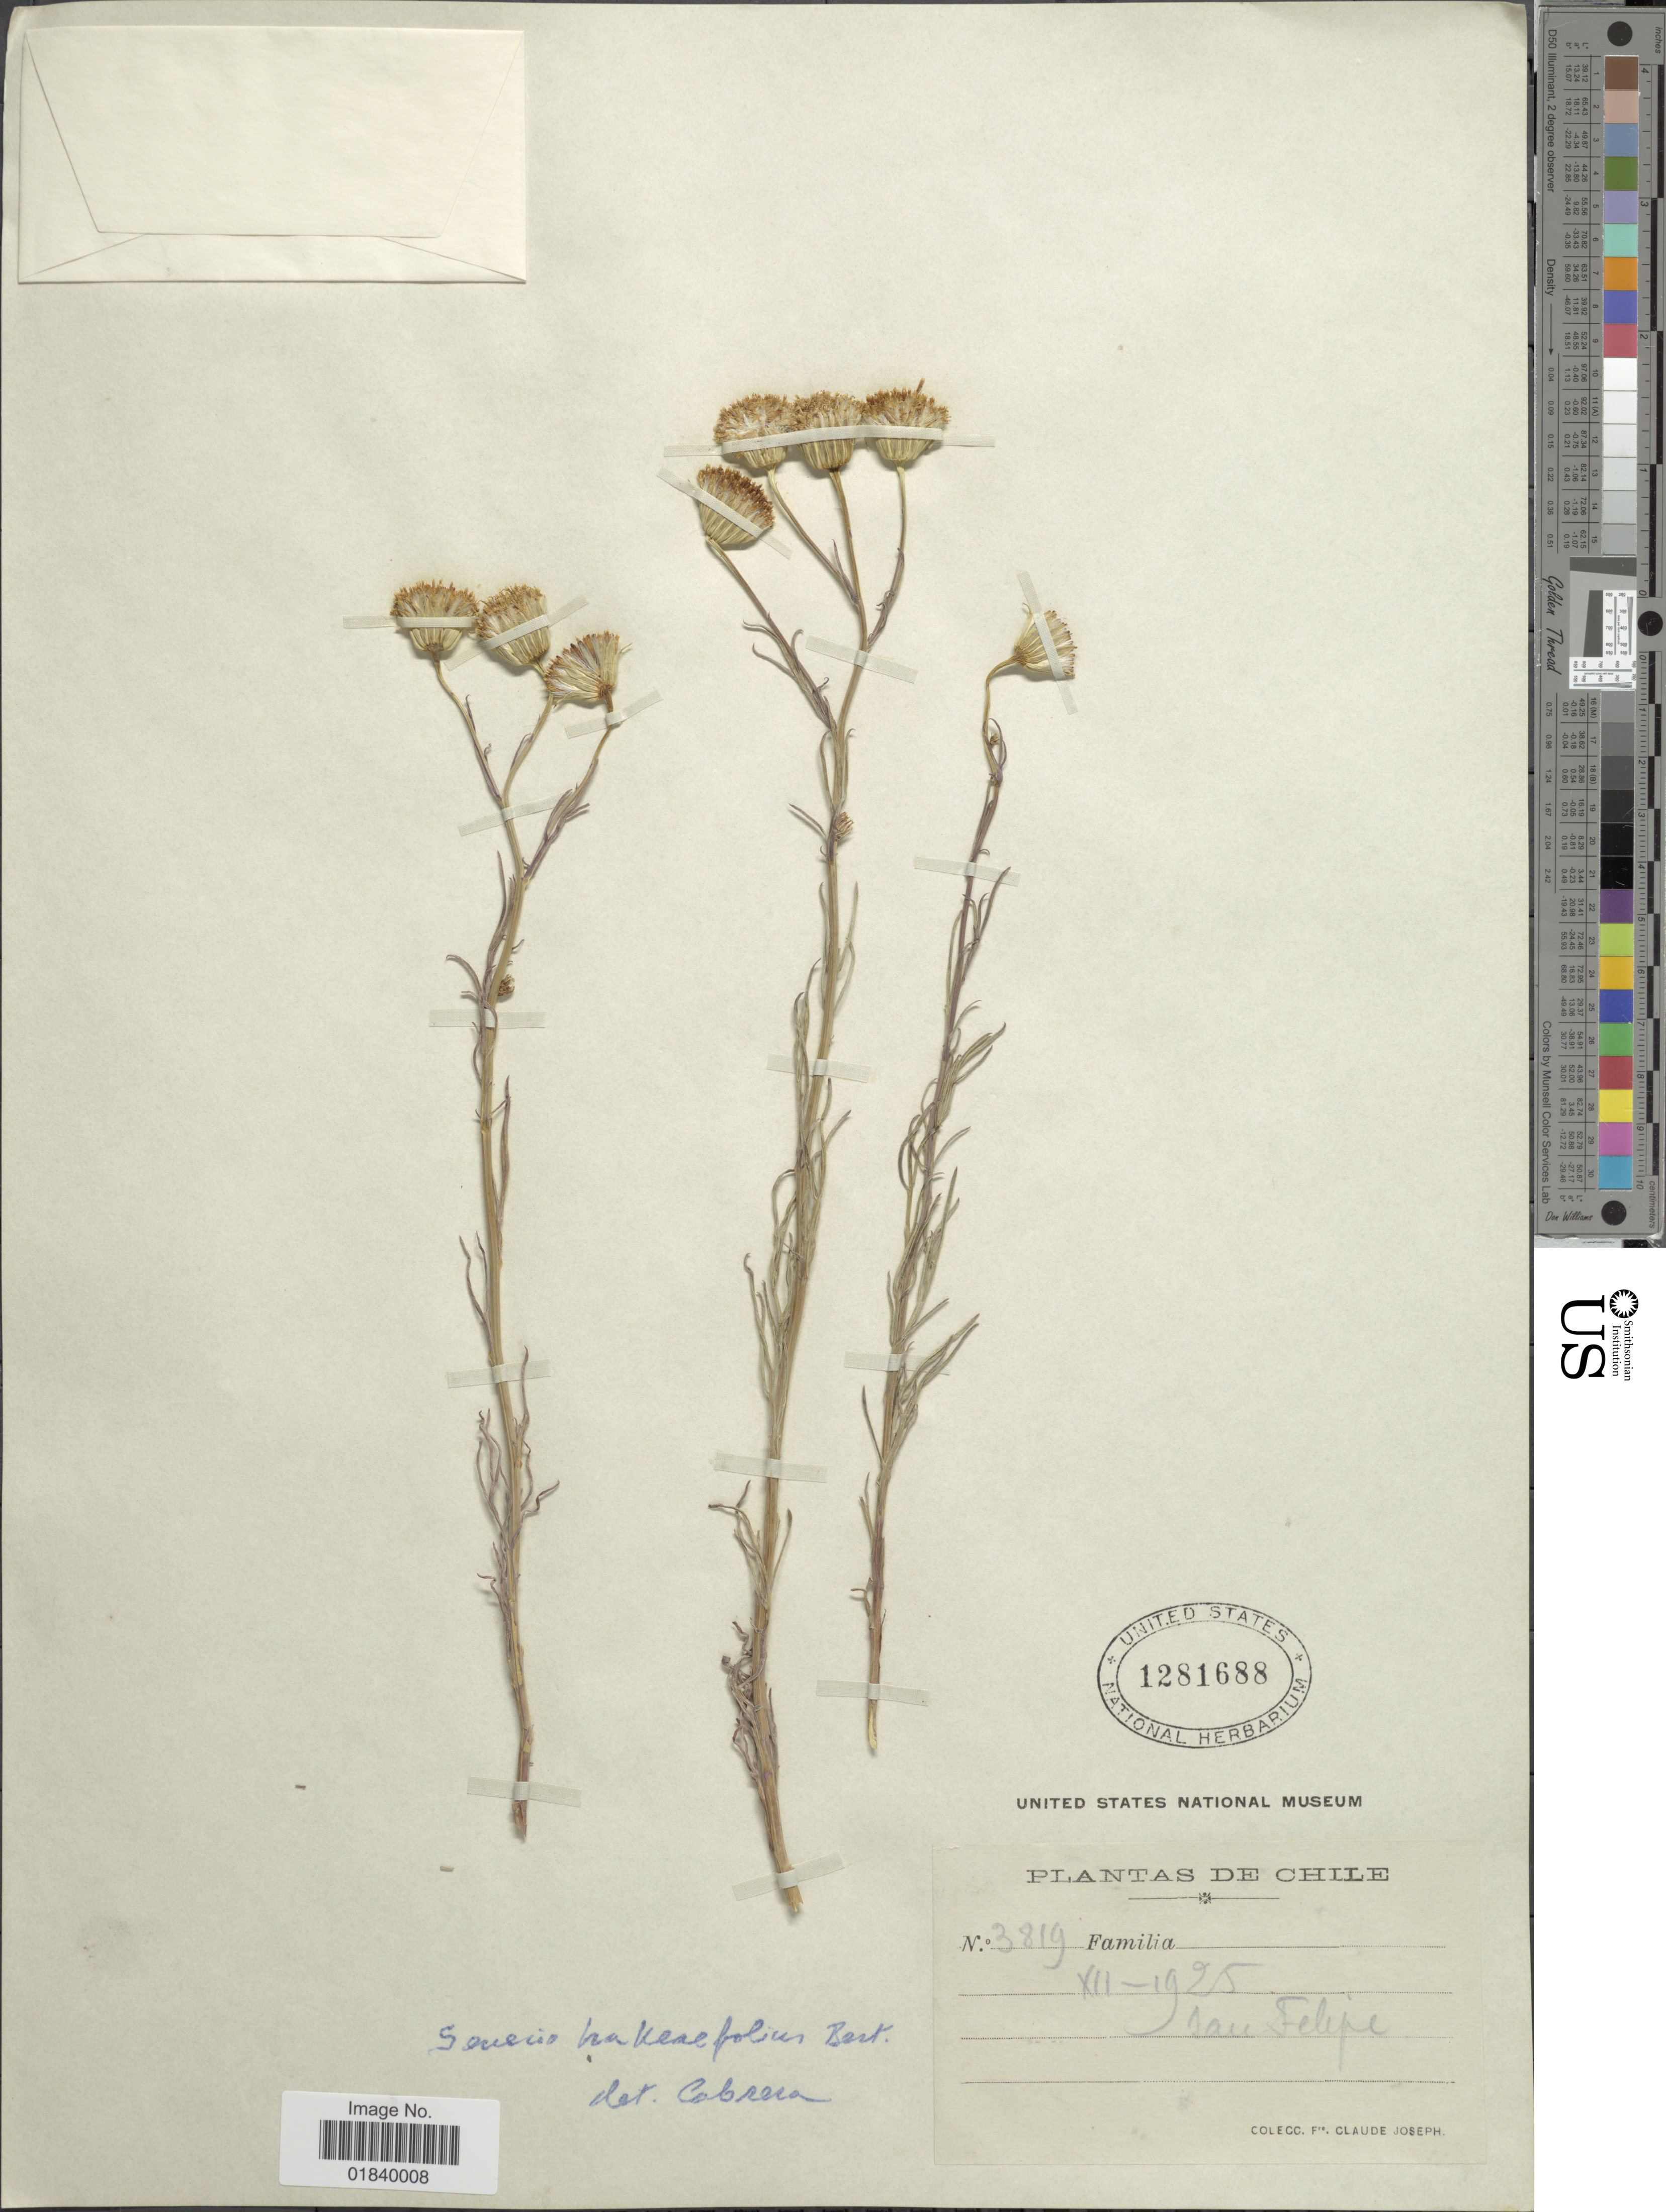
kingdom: Plantae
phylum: Tracheophyta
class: Magnoliopsida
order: Asterales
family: Asteraceae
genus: Senecio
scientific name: Senecio hakeifolius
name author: Bertero ex DC.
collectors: Bro. Claude-Joseph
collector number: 3819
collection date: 1925-12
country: Chile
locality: San Felipe.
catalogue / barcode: US 1281688